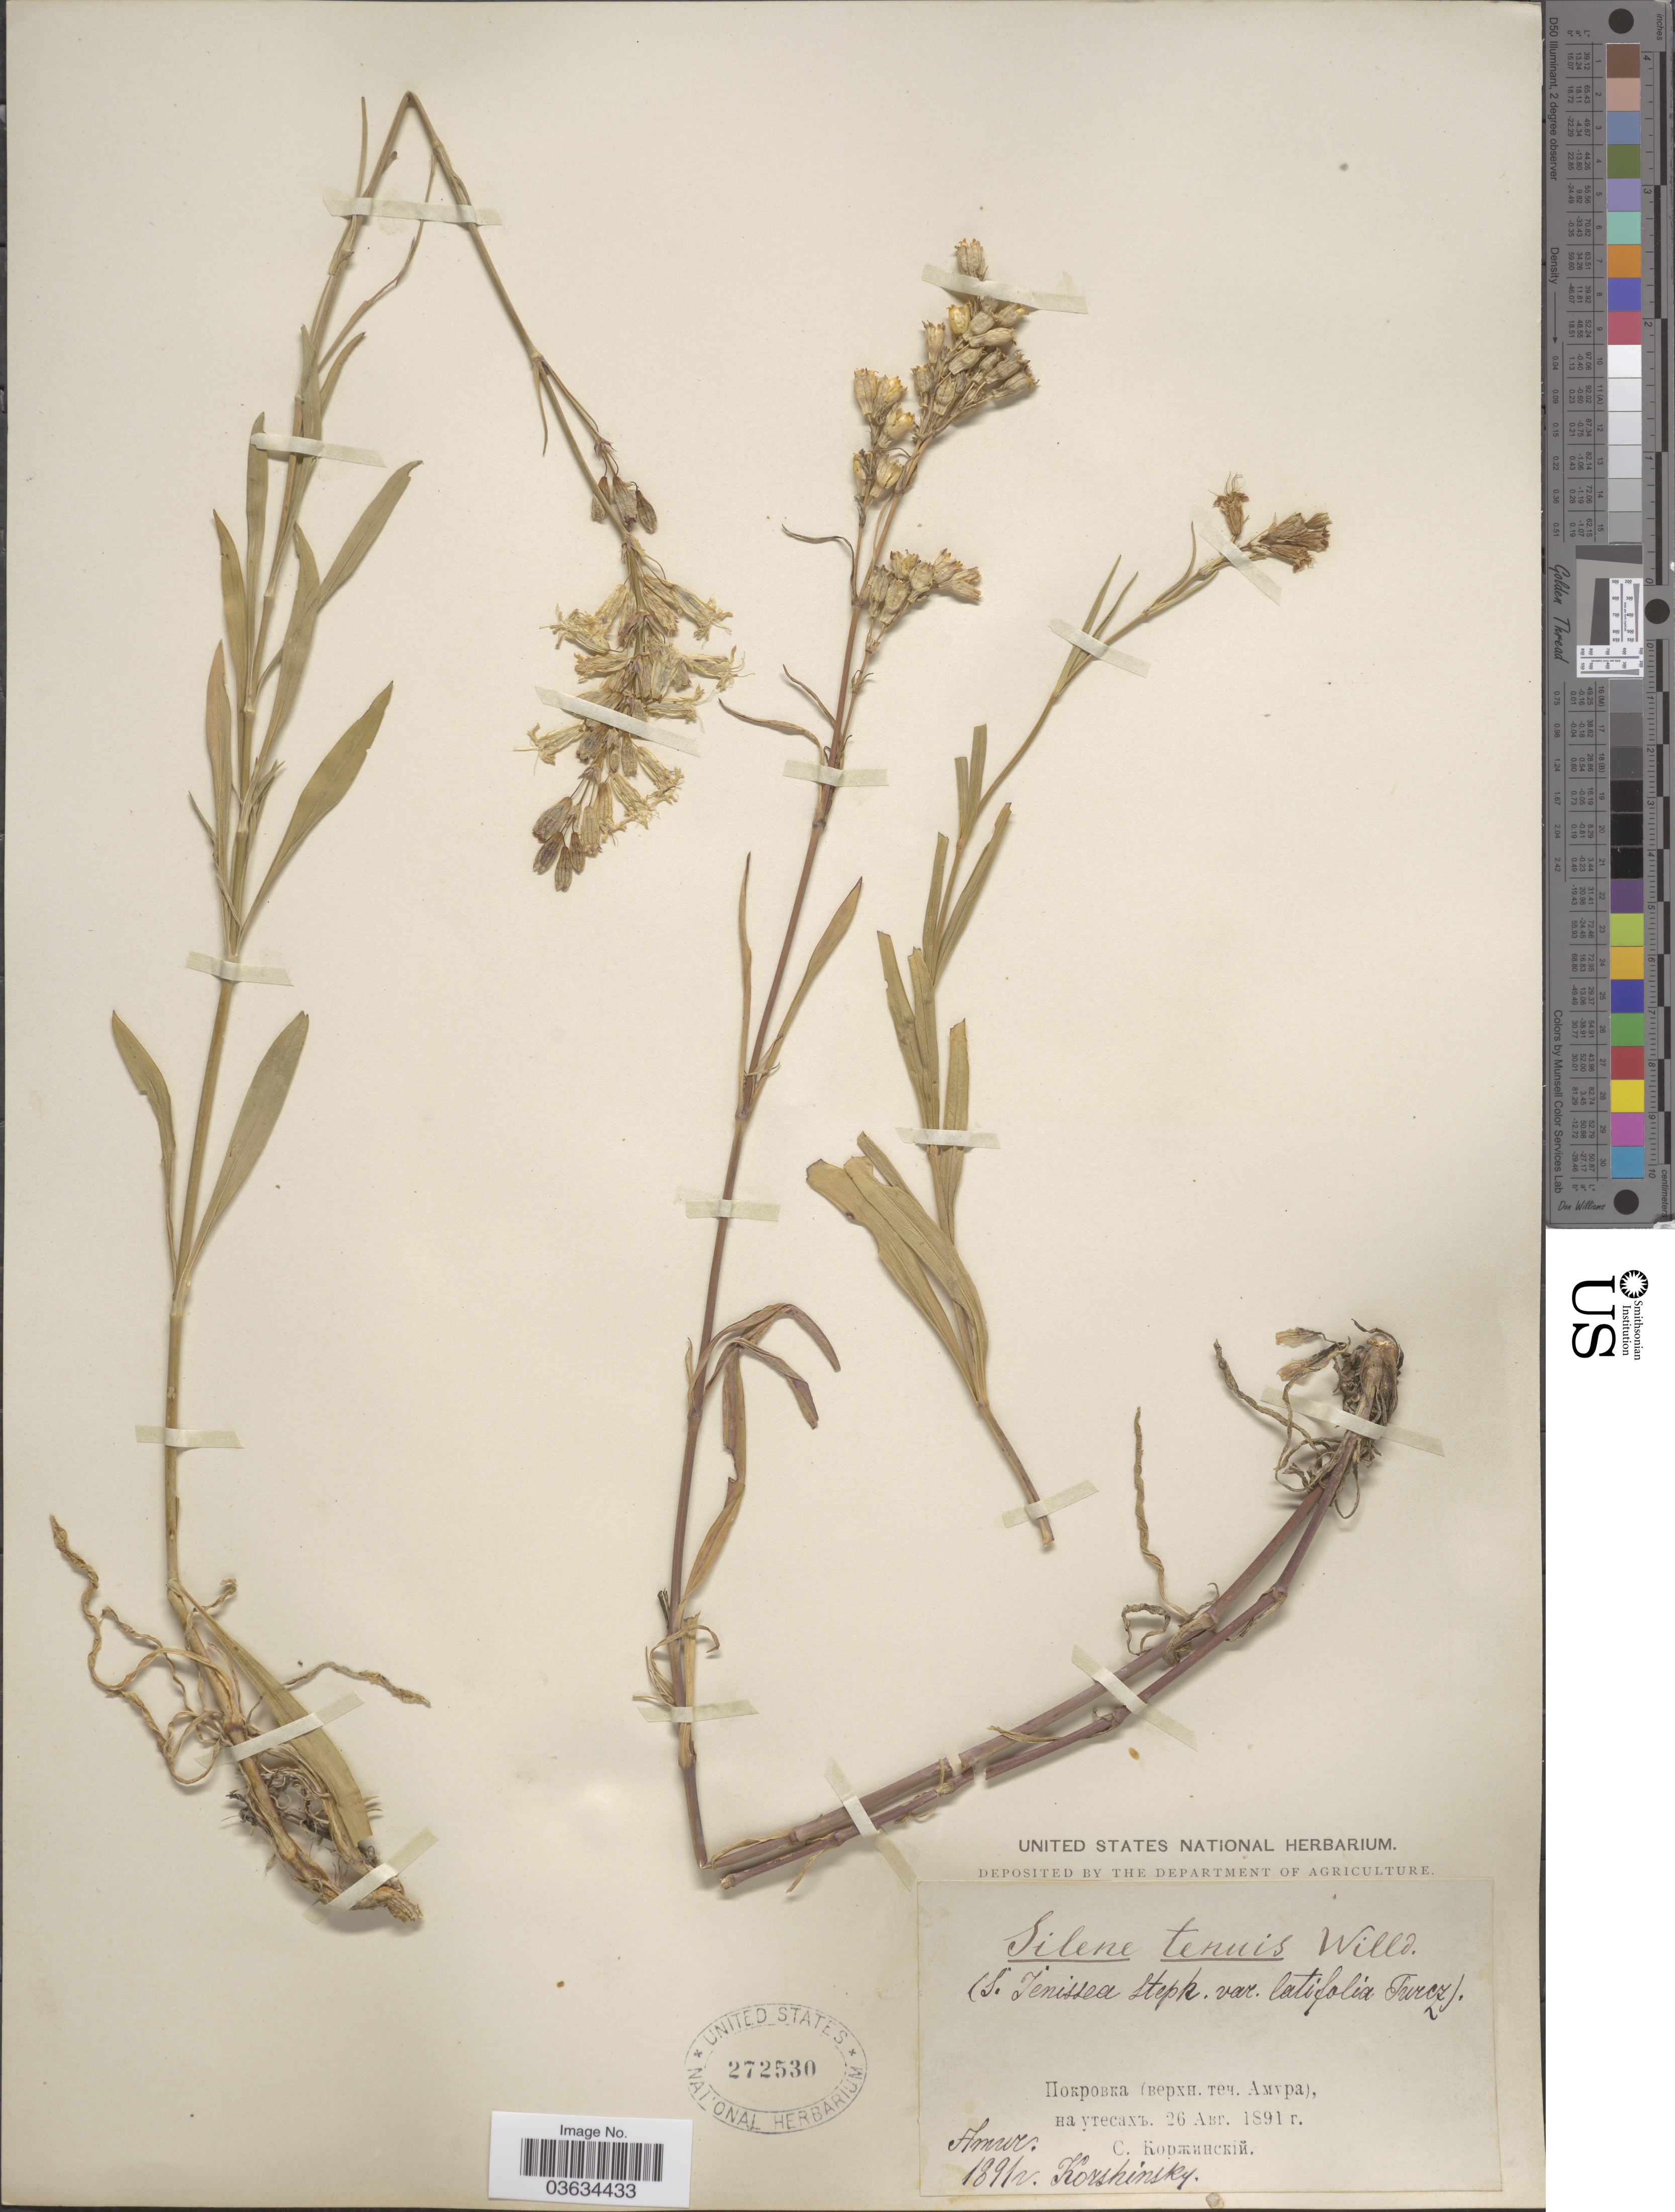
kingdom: Plantae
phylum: Tracheophyta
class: Magnoliopsida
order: Caryophyllales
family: Caryophyllaceae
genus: Silene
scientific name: Silene tenuis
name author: Willd.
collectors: S. Korzhinskiy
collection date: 1891-08-26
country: Russian Federation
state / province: Amur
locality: Pokrovka, (upper stream of the Amur) on cliffs.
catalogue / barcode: US 272530